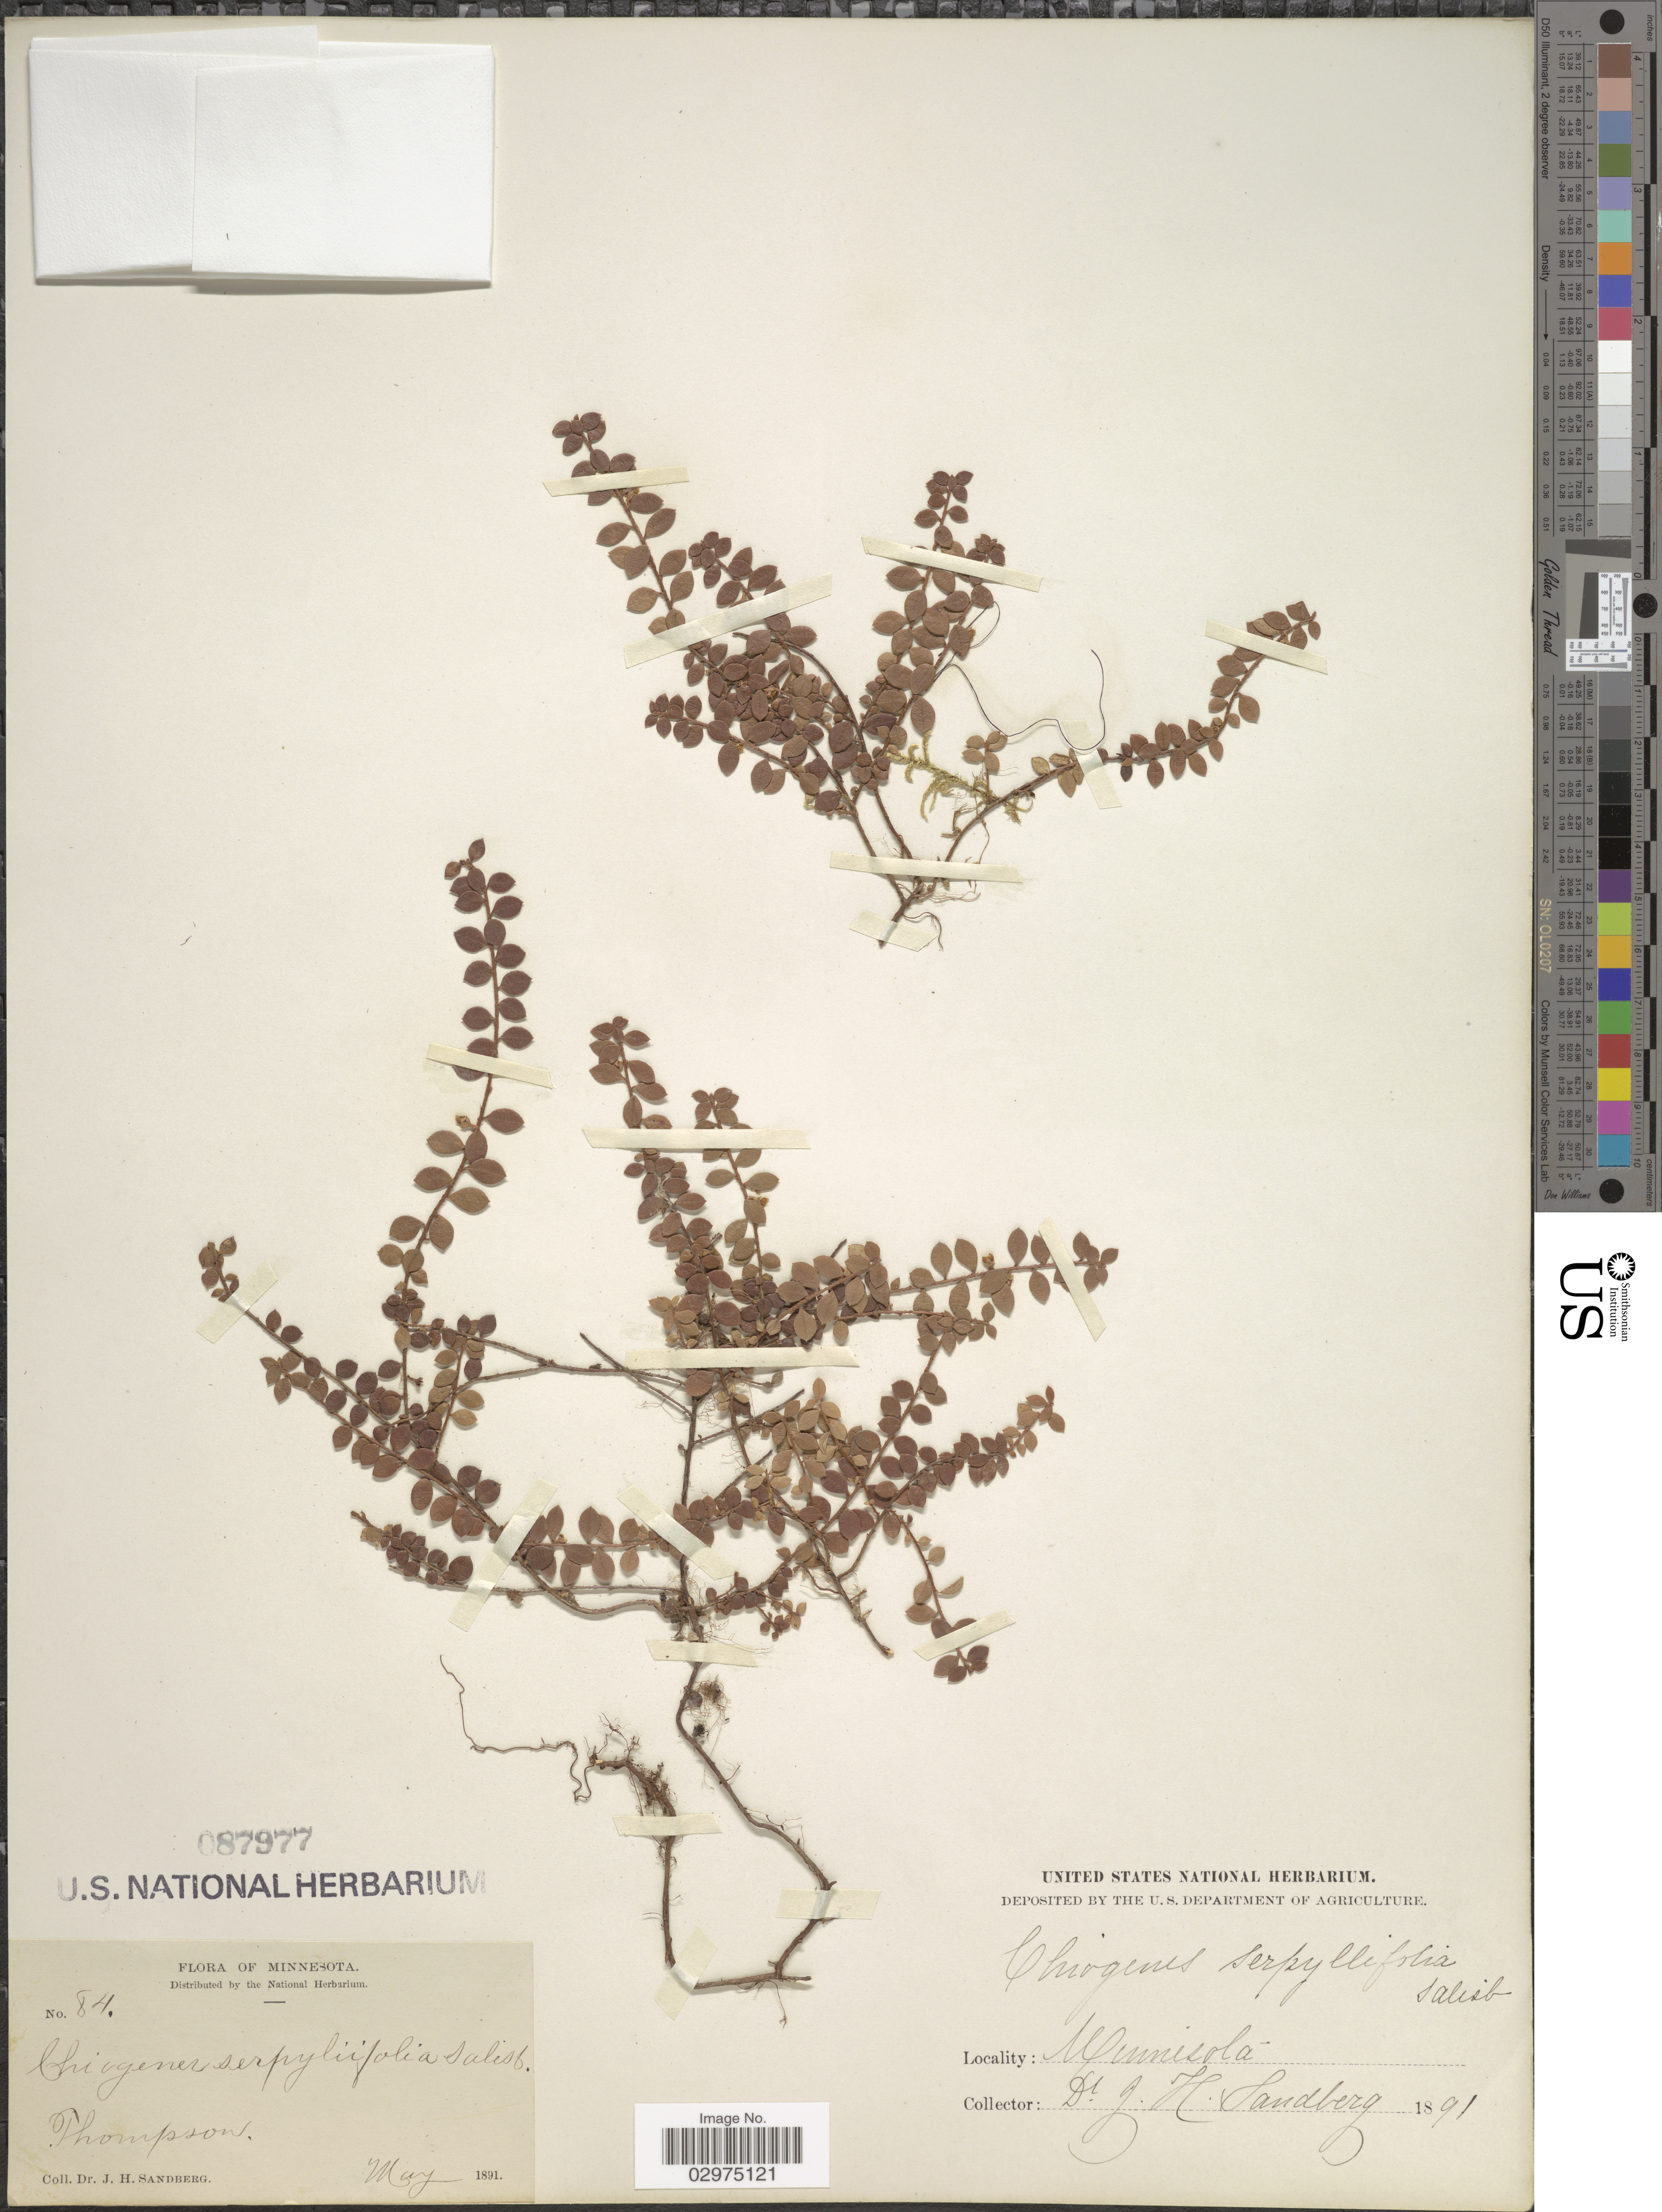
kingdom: Plantae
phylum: Tracheophyta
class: Magnoliopsida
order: Ericales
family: Ericaceae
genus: Gaultheria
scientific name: Gaultheria hispidula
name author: (L.) Muhl. ex Bigelow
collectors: J. H. Sandberg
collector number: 84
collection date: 1891-05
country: United States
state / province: Minnesota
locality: Thompson.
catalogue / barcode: US 87977